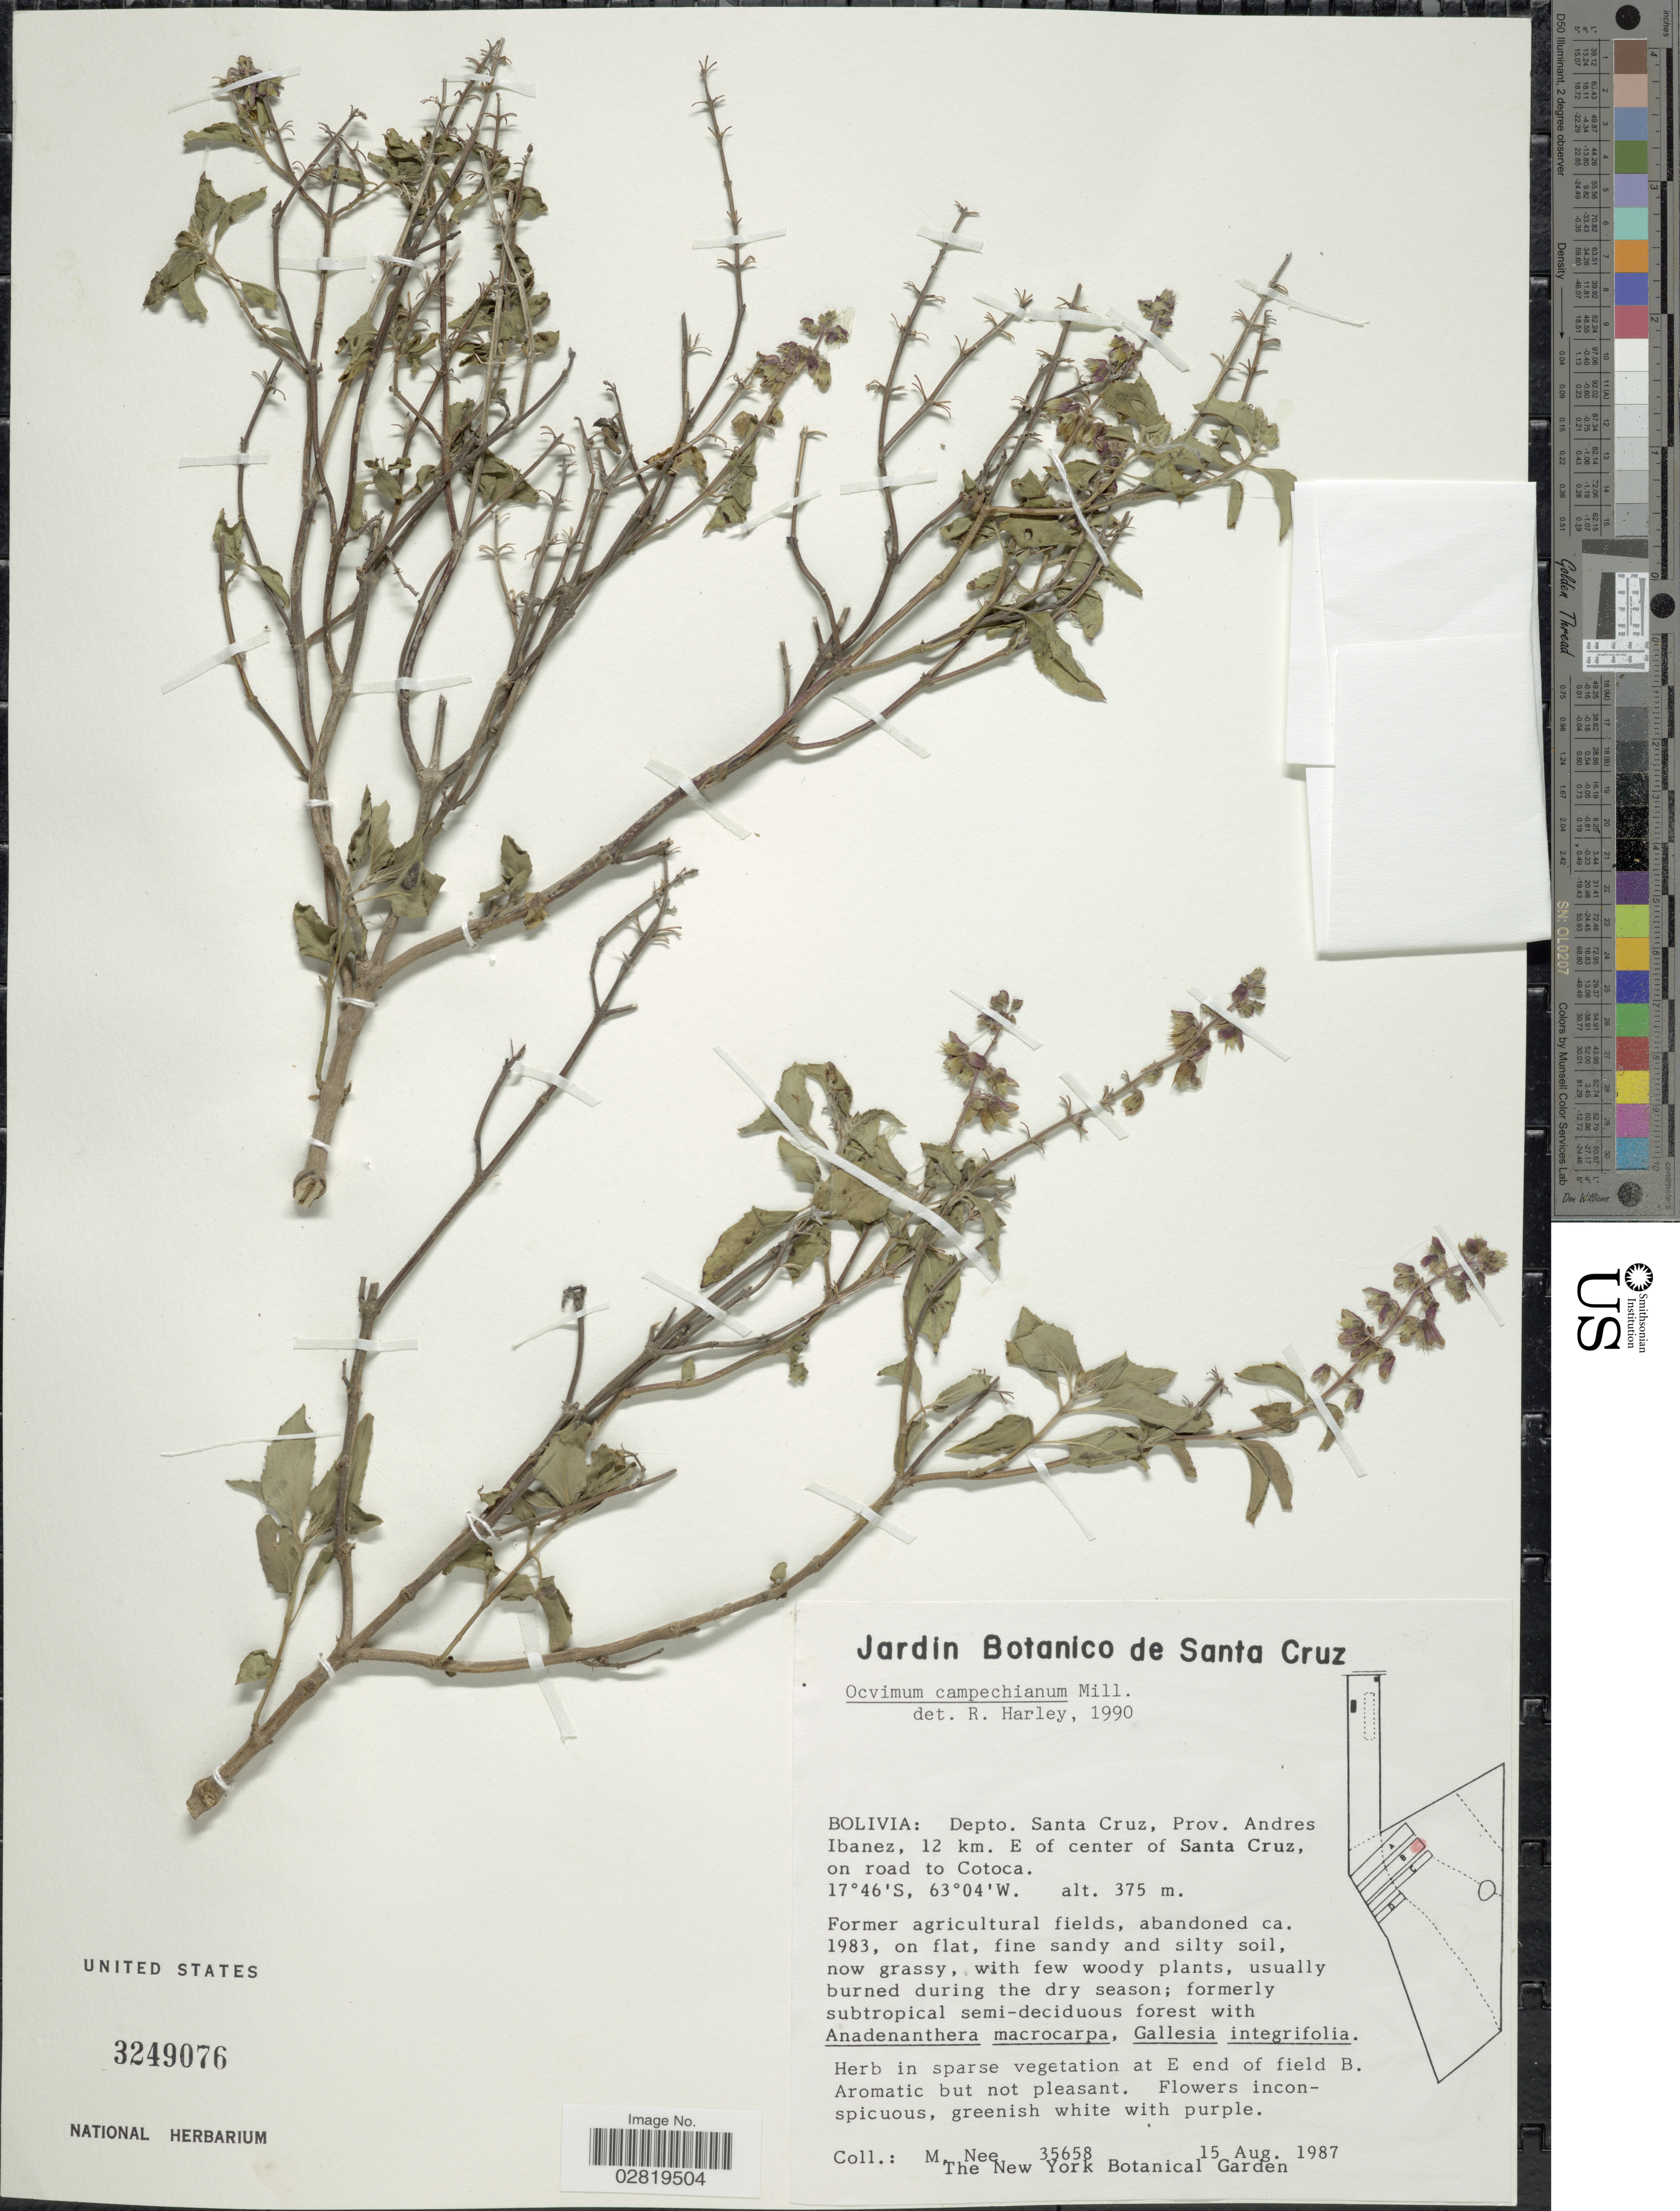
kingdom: Plantae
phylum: Tracheophyta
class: Magnoliopsida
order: Lamiales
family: Lamiaceae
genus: Ocimum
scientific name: Ocimum campechianum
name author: Mill.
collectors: M. Nee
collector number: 35658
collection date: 1987-08-15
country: Bolivia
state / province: Santa Cruz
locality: Bolivia: Depto. Santa Cruz, Prov. Andres Ibanez, 12 km. E of center of Santa Cruz, on road to Cotoca.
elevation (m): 375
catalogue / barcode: US 3249076